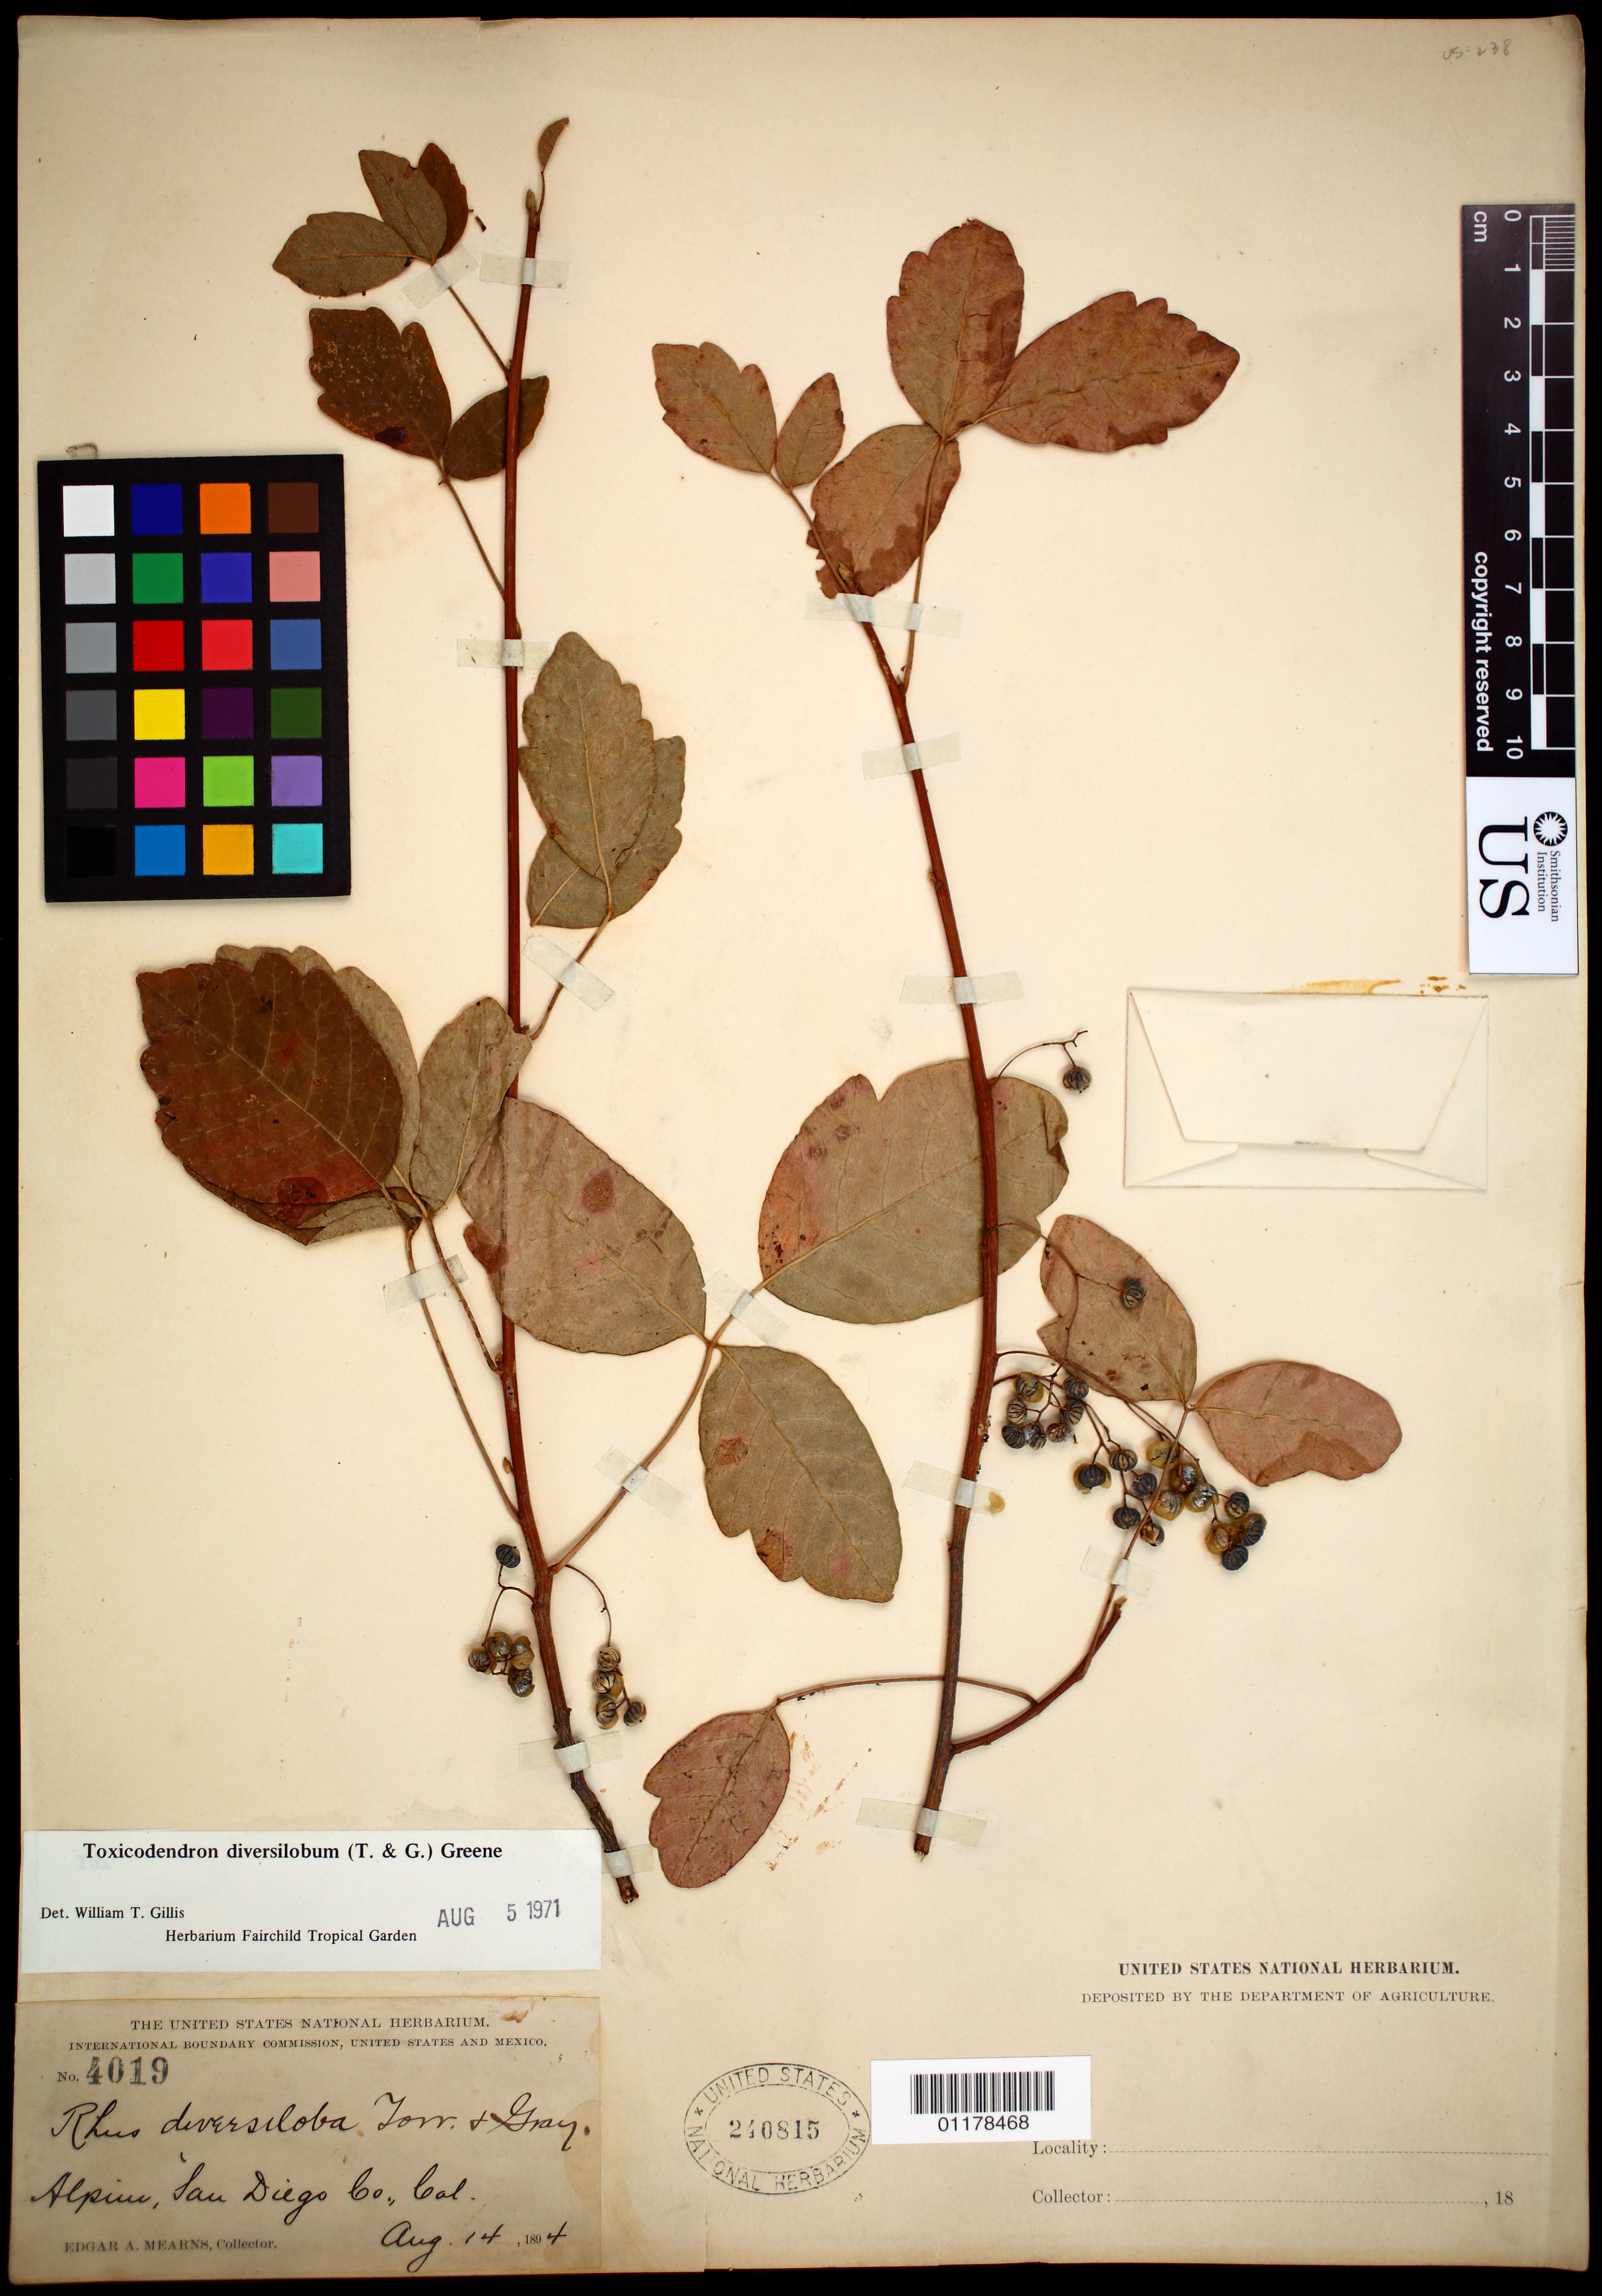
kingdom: Plantae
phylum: Tracheophyta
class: Magnoliopsida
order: Sapindales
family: Anacardiaceae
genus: Toxicodendron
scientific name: Toxicodendron diversilobum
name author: (Torr. & A. Gray) Greene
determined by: Gillis, W. T.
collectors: E. A. Mearns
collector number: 4019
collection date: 1894-08-14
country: United States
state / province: California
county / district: San Diego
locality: Alpine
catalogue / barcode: US 240815